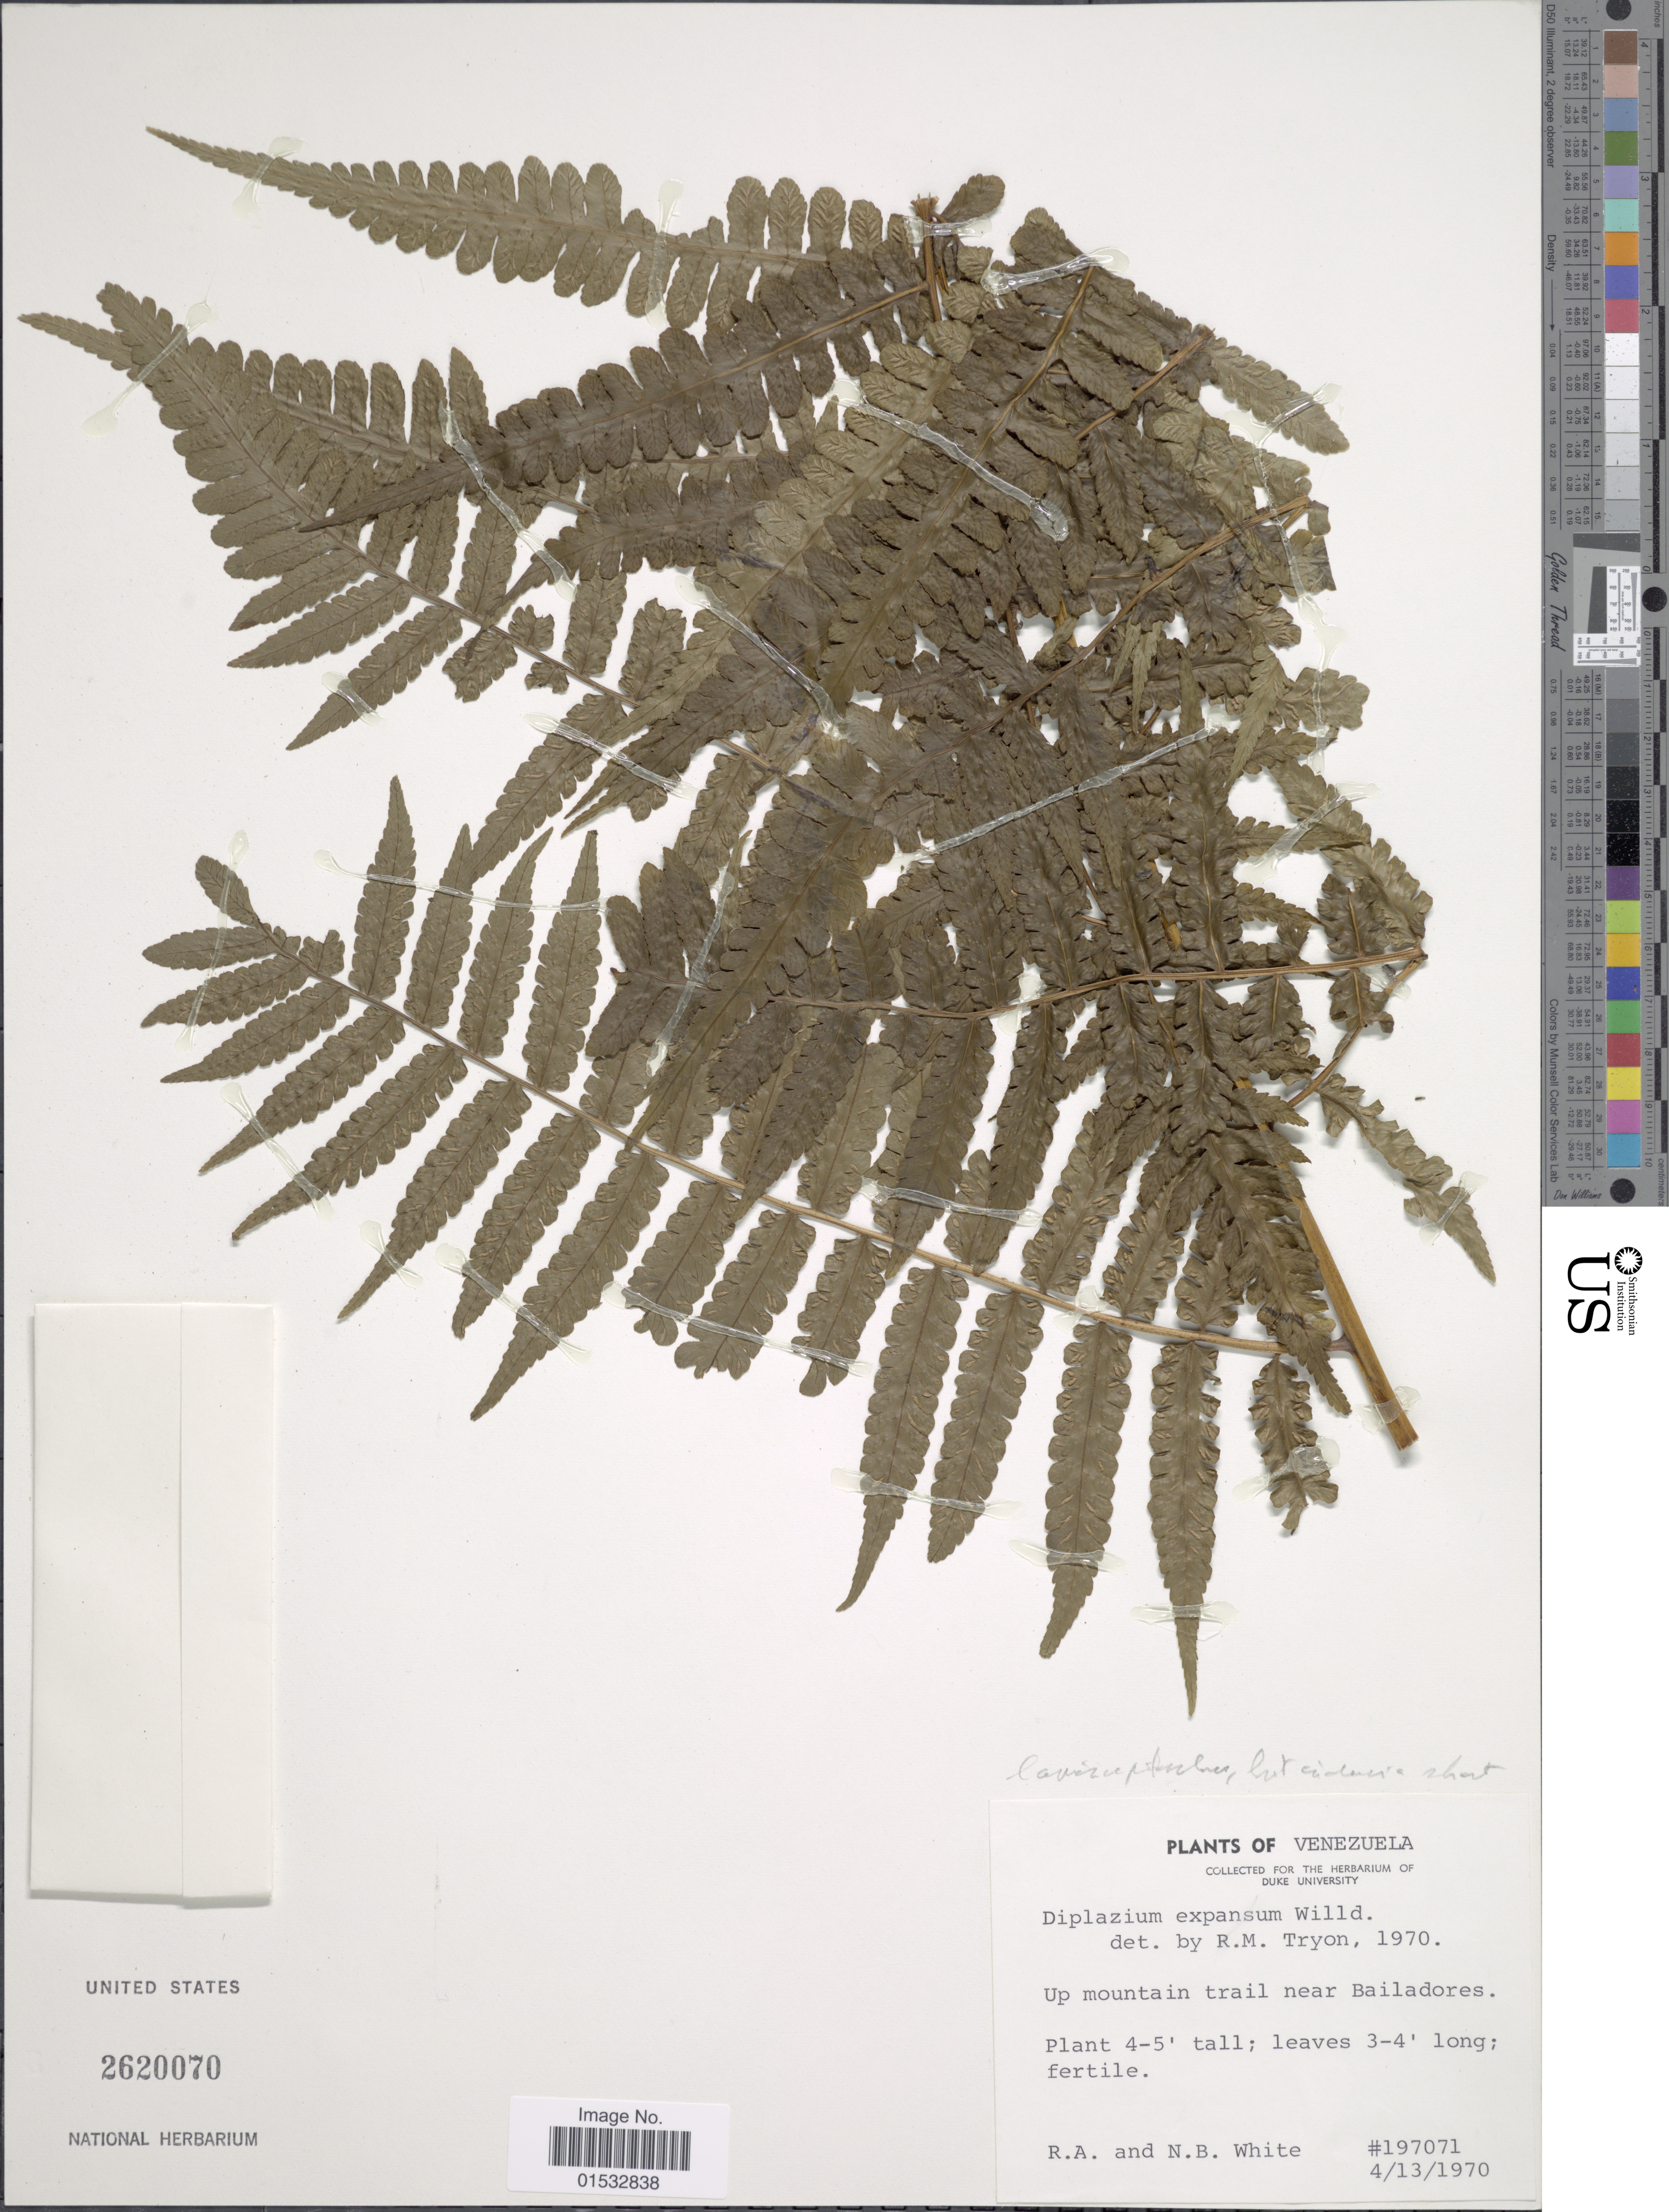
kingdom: Plantae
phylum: Tracheophyta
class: Polypodiopsida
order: Polypodiales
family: Athyriaceae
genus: Diplazium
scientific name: Diplazium expansum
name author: Willd.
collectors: R. A. White & N. White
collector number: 197071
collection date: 1970-04-13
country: Venezuela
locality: Venezuela, Up mountain trail near Bailadores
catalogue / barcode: US 2620070